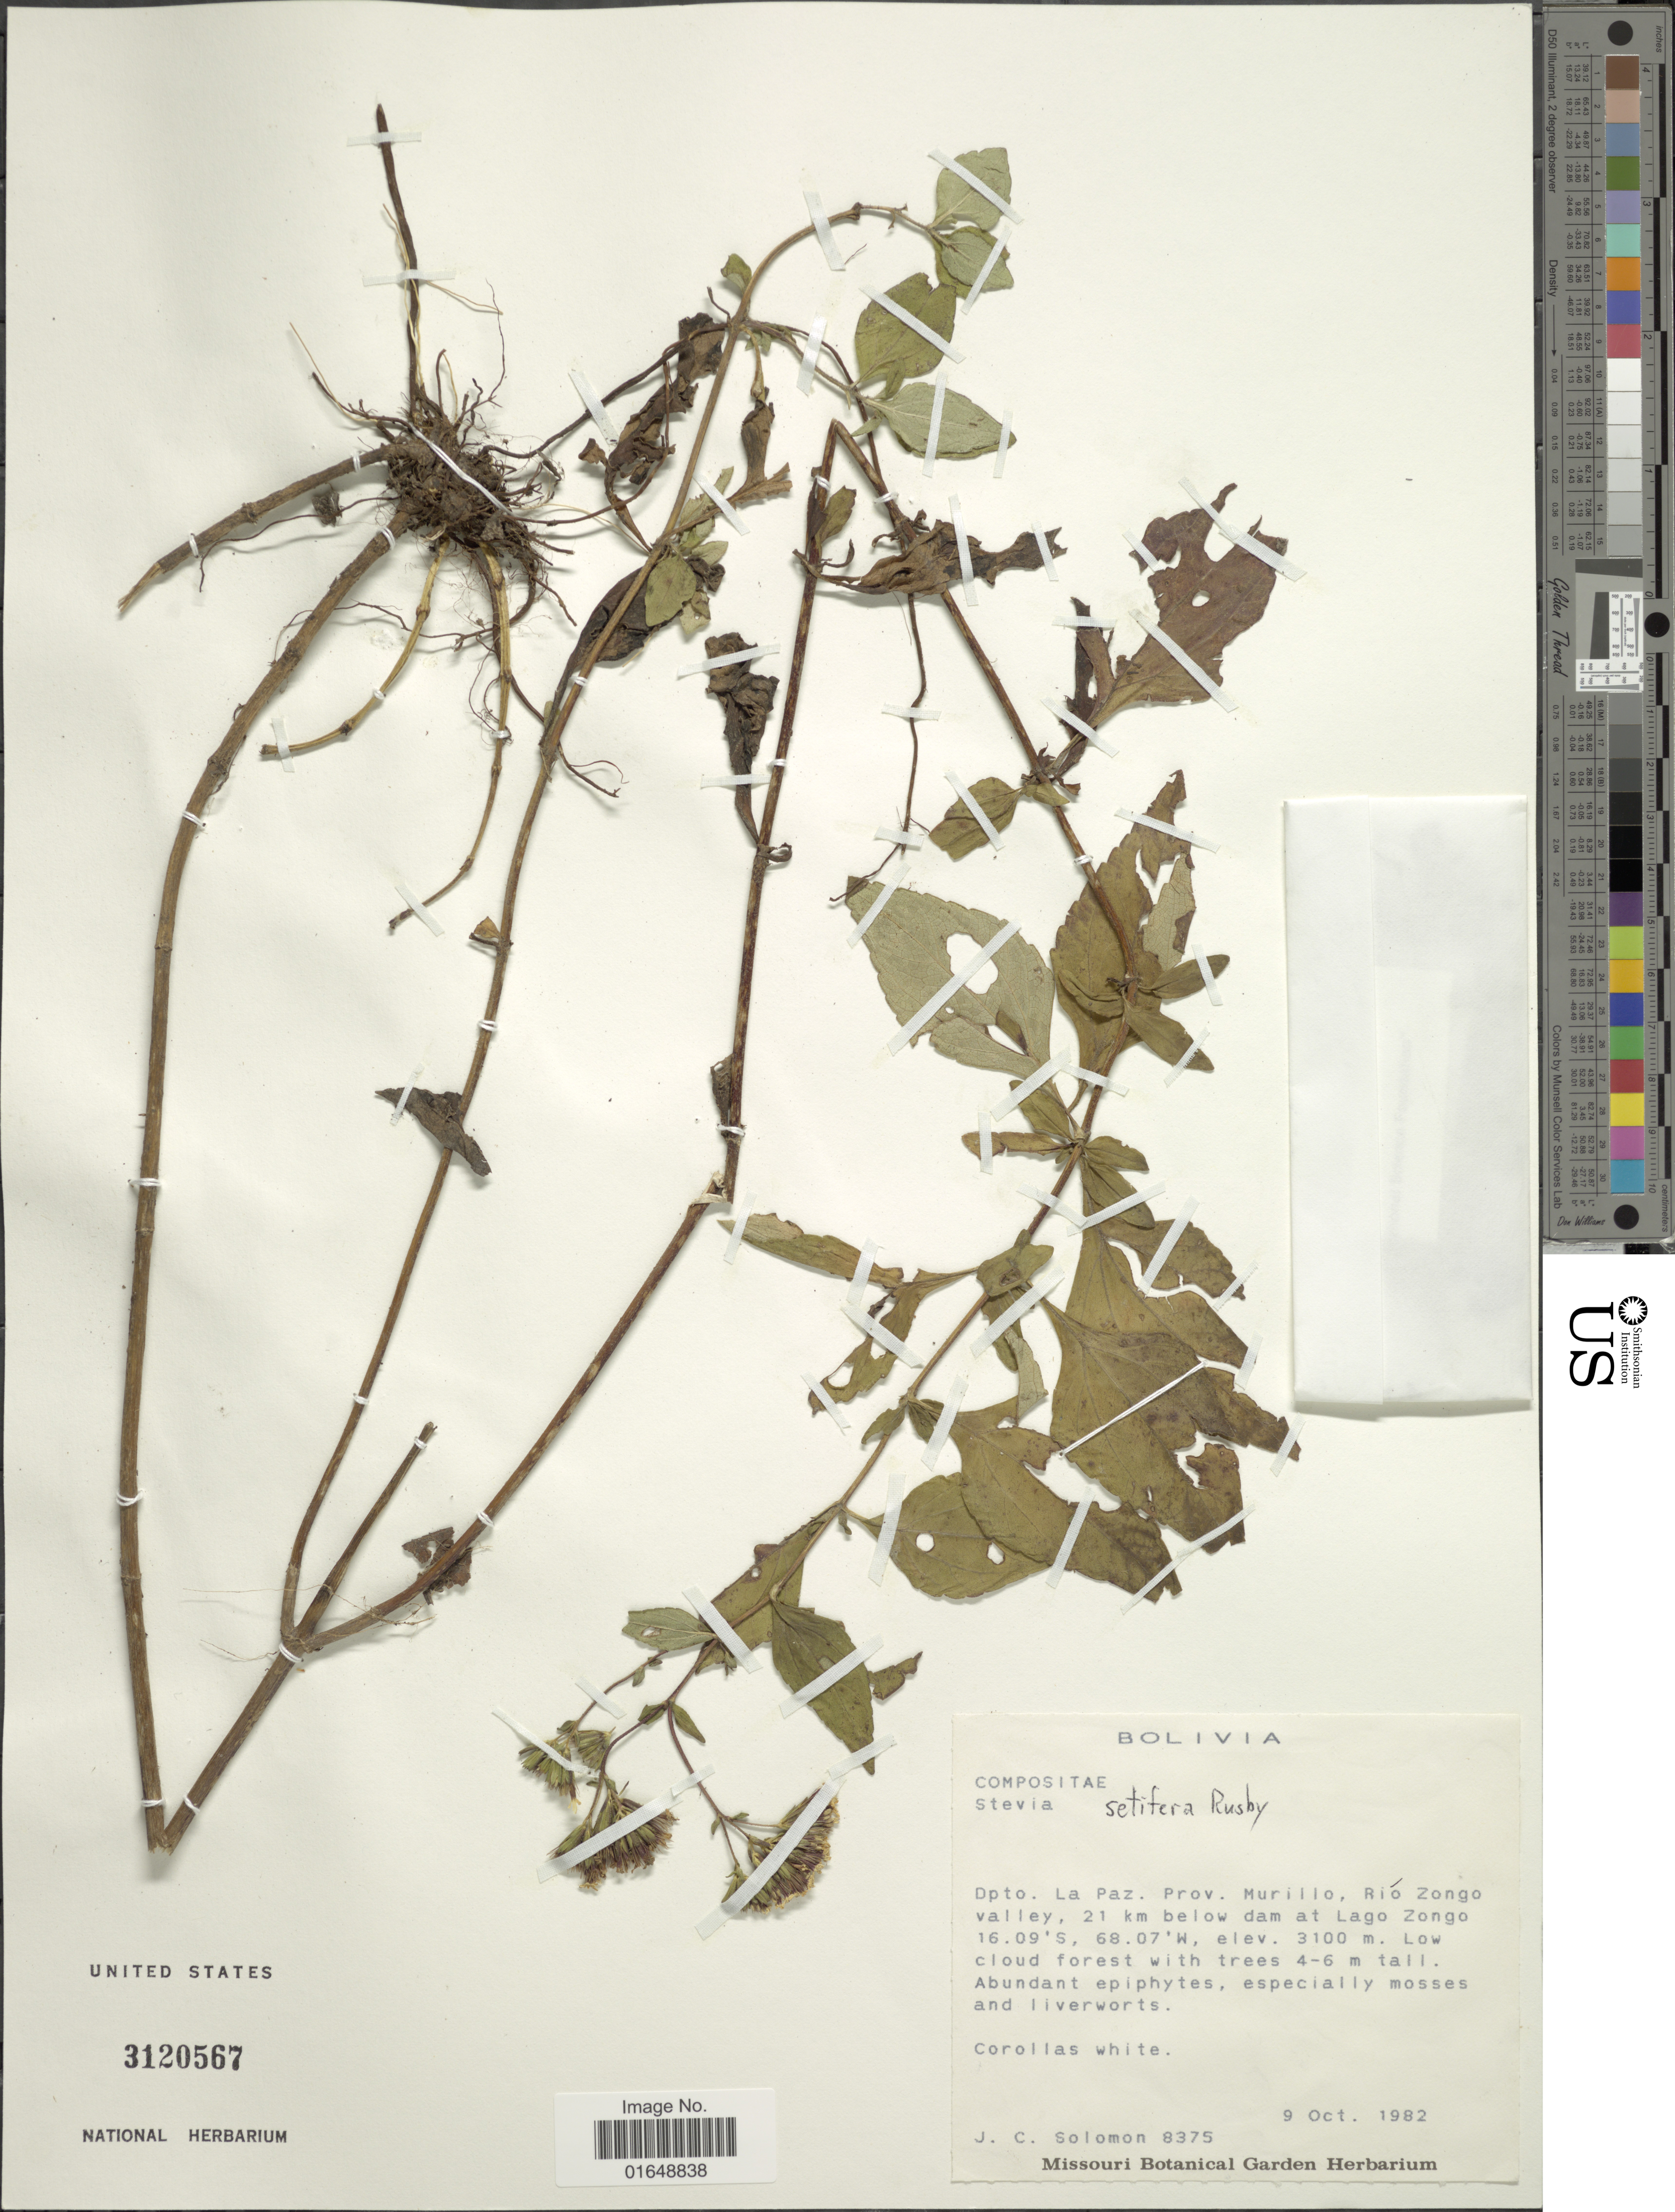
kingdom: Plantae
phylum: Tracheophyta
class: Magnoliopsida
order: Asterales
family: Asteraceae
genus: Stevia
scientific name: Stevia setifera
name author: Rusby ex B.L. Rob.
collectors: J. C. Solomon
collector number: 8375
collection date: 1982-10-09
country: Bolivia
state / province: La Paz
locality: Dpto. La Paz. Prov. Murillo, Rio Zongo valley, 21 km below dam at Lago Zongo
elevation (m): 3100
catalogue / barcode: US 3120567